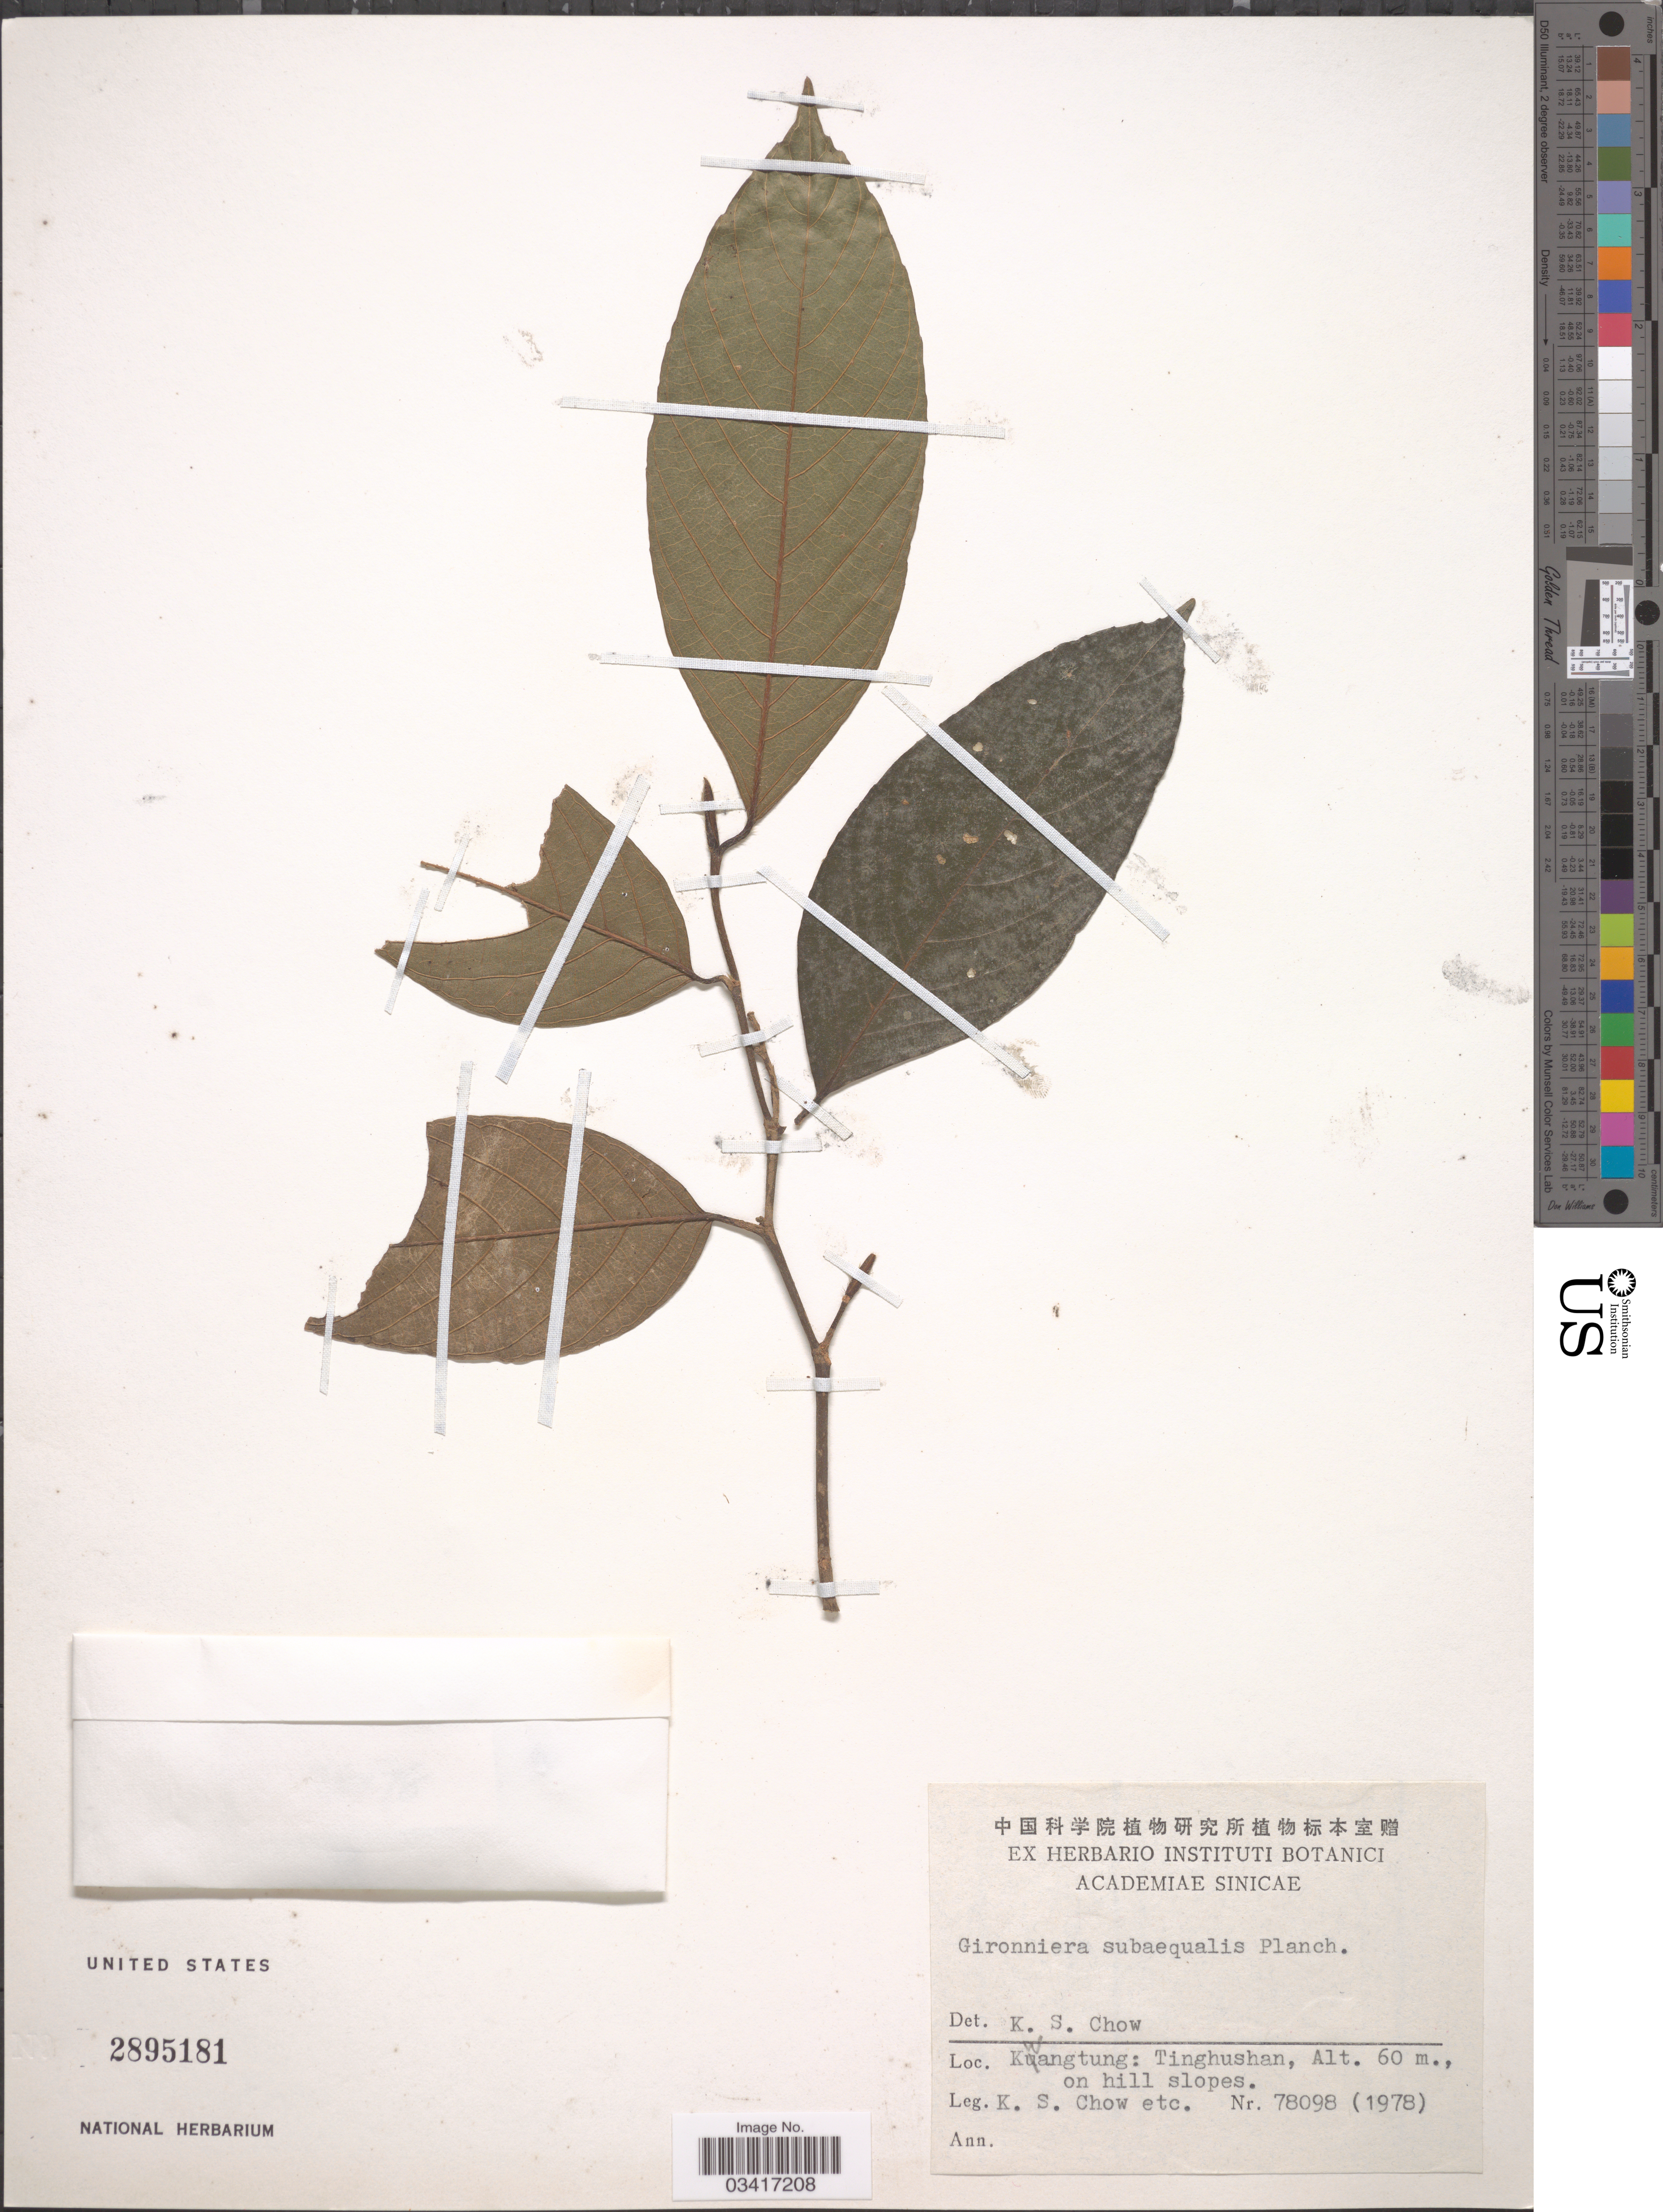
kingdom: Plantae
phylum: Tracheophyta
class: Magnoliopsida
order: Rosales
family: Cannabaceae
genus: Gironniera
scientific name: Gironniera subaequalis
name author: Planch.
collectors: K. S. Chow & et al.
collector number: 78098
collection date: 1978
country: China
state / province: Guangdong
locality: Kwangtung: Tinghushan.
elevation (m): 60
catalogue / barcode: US 2895181